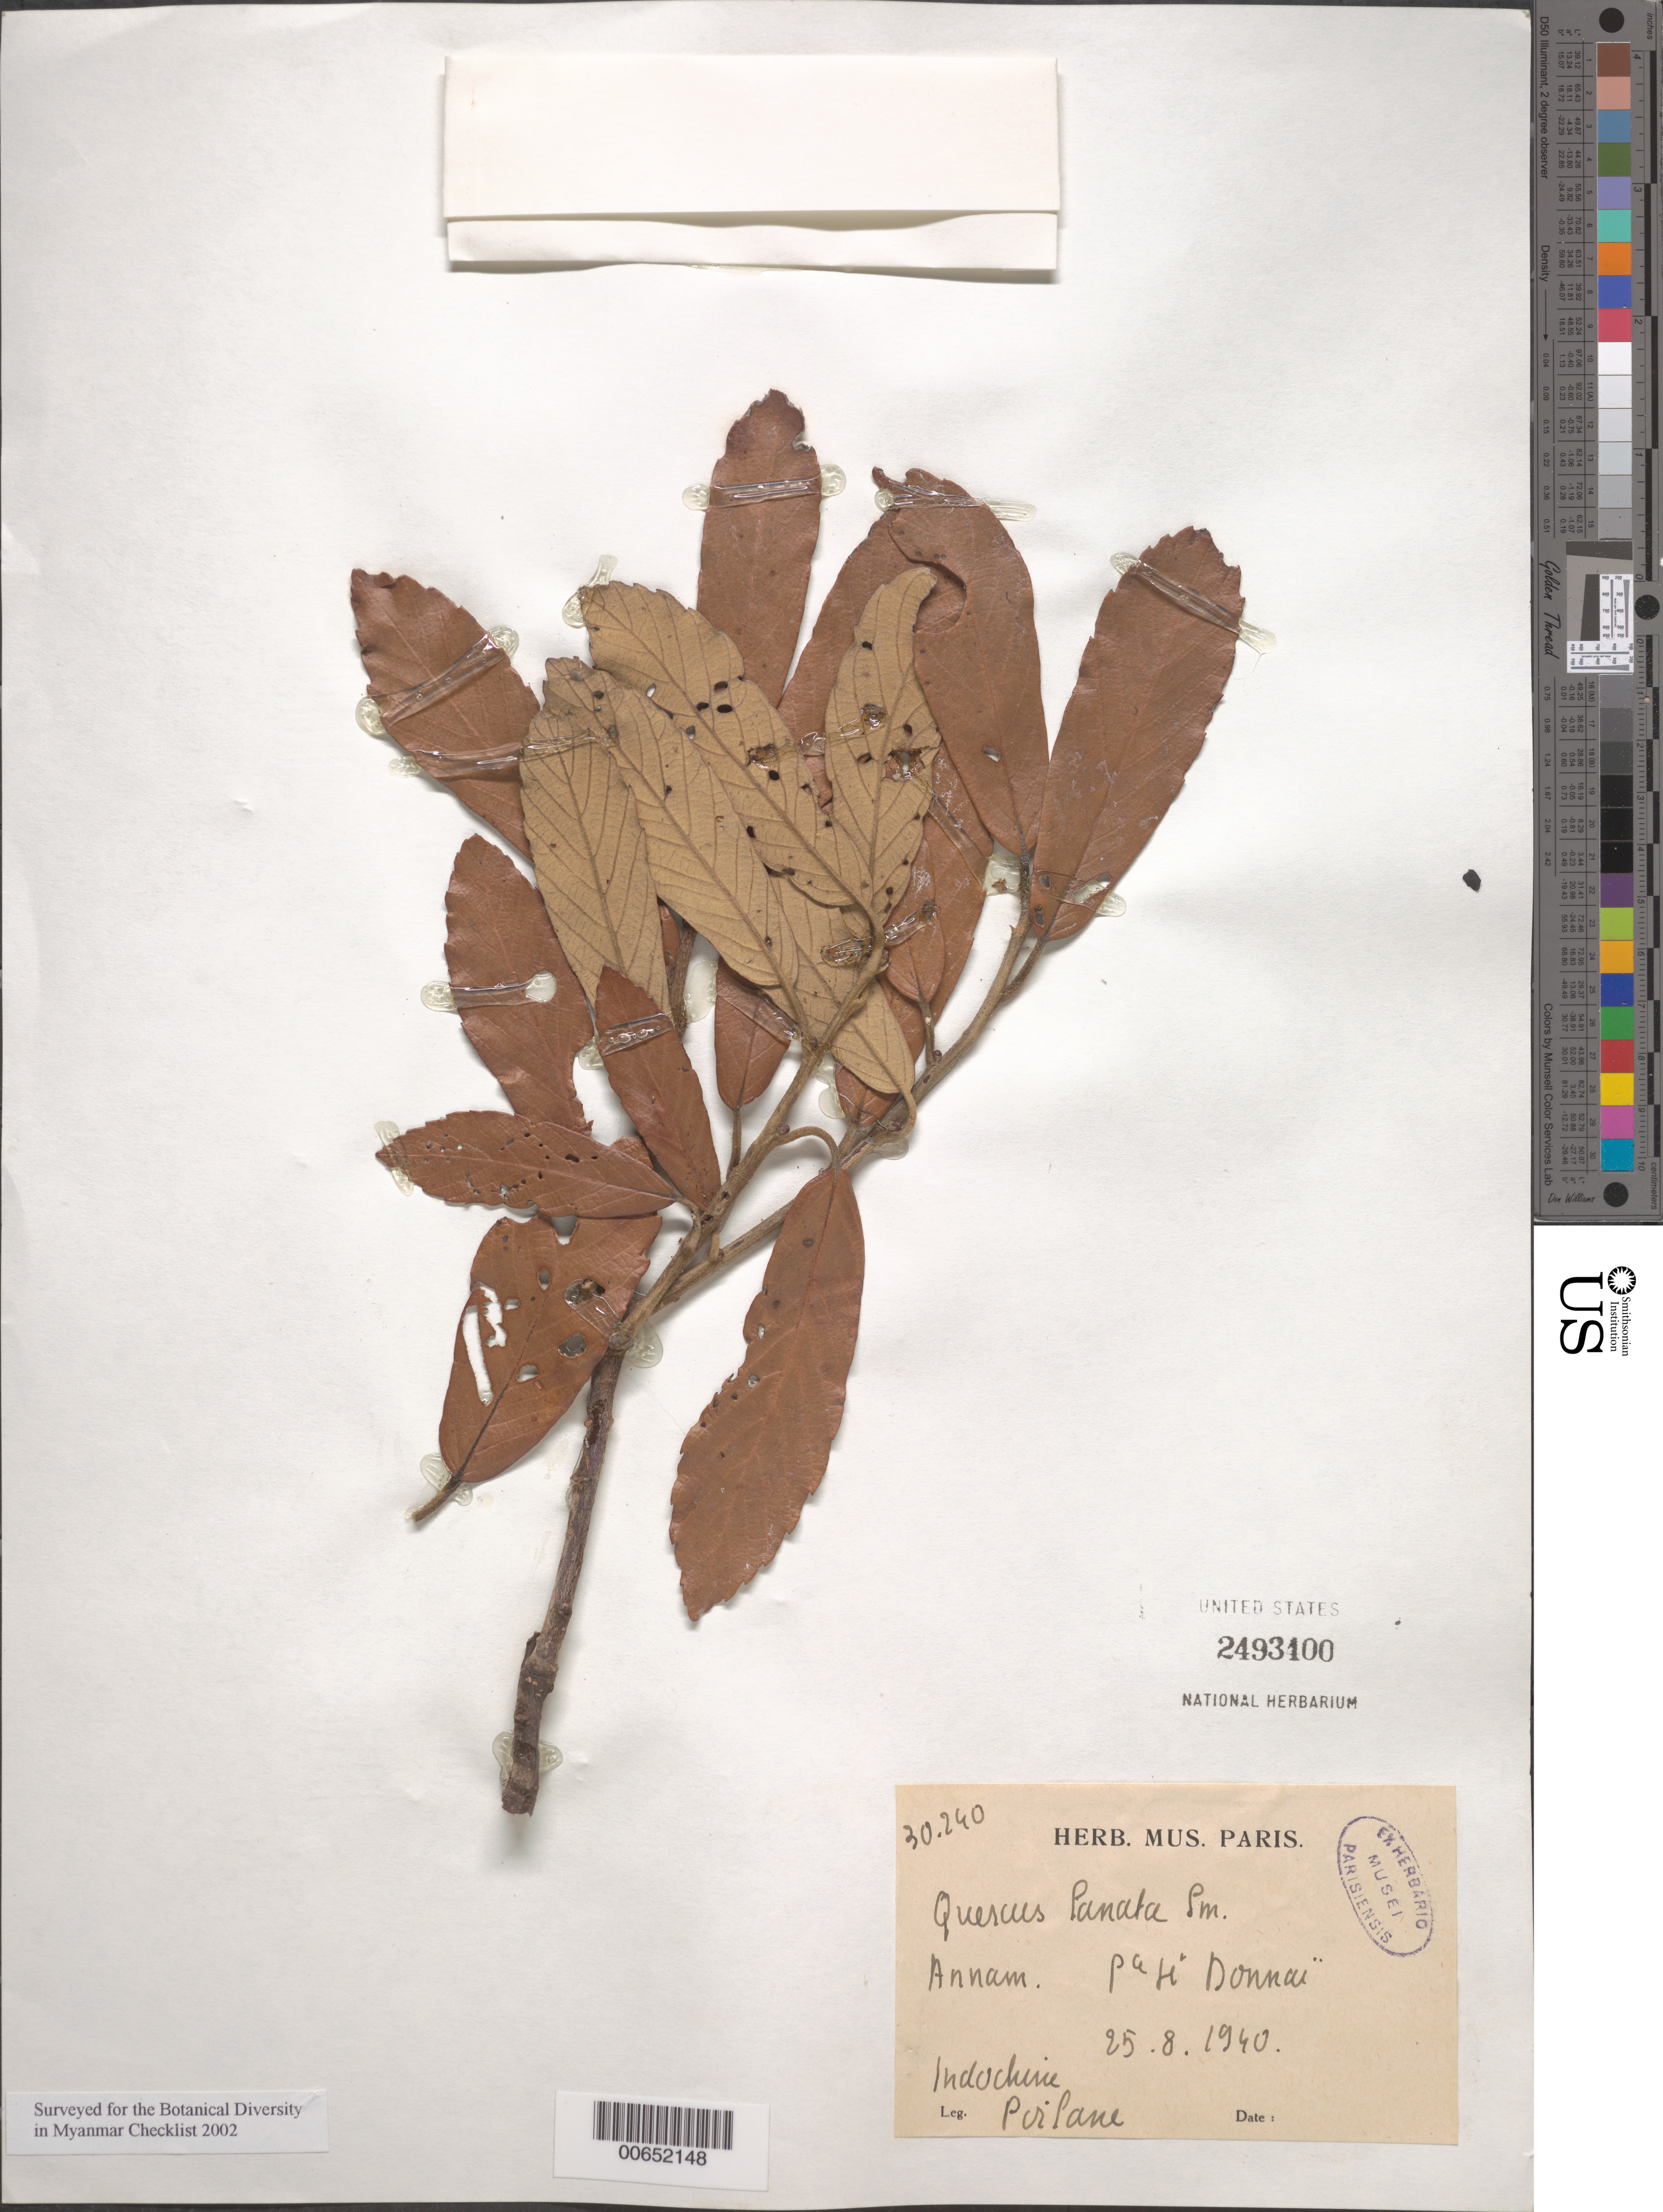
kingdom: Plantae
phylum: Tracheophyta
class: Magnoliopsida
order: Fagales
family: Fagaceae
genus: Quercus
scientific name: Quercus lanata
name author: Small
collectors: E. Poilane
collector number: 30240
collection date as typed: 25 Aug 1940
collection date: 1940-08-25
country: Vietnam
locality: Dong-nai. (Annam). [Central Vietnam]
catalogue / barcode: US 652148